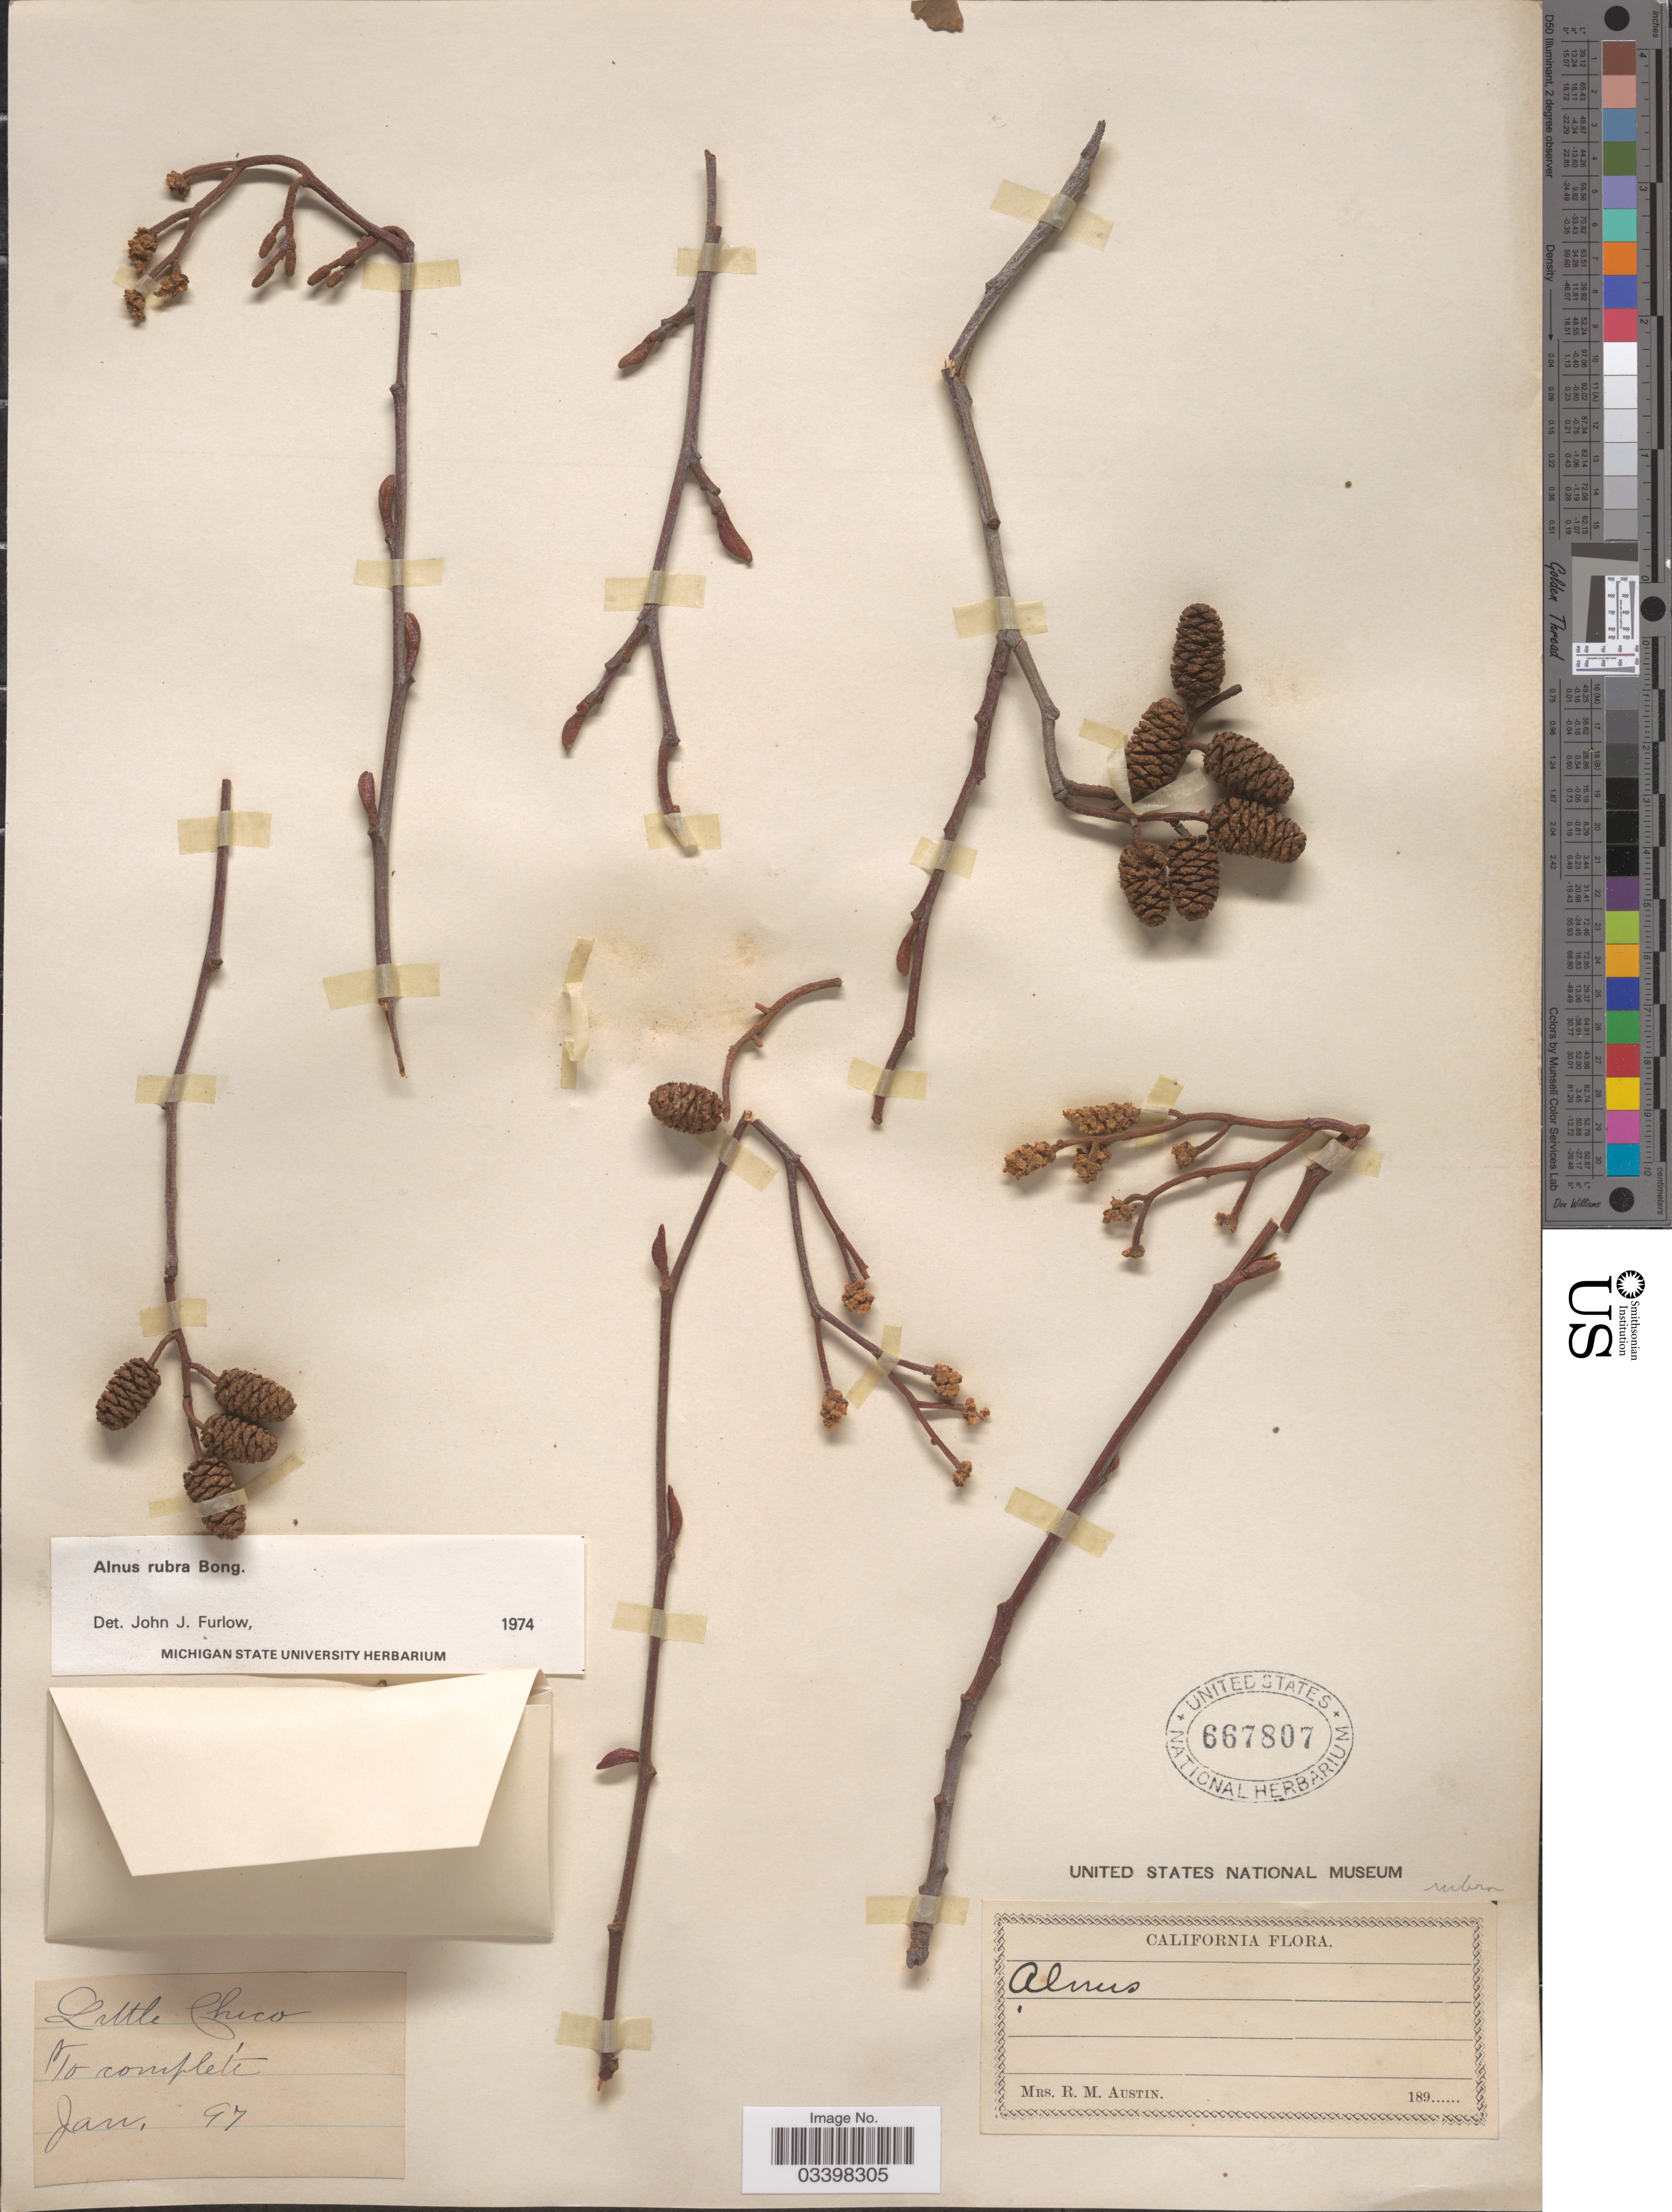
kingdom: Plantae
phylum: Tracheophyta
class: Magnoliopsida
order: Fagales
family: Betulaceae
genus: Alnus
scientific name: Alnus rubra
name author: Bong.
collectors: R. Austin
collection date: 1897-01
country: United States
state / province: California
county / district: Butte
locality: Little Chico.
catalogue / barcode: US 667807